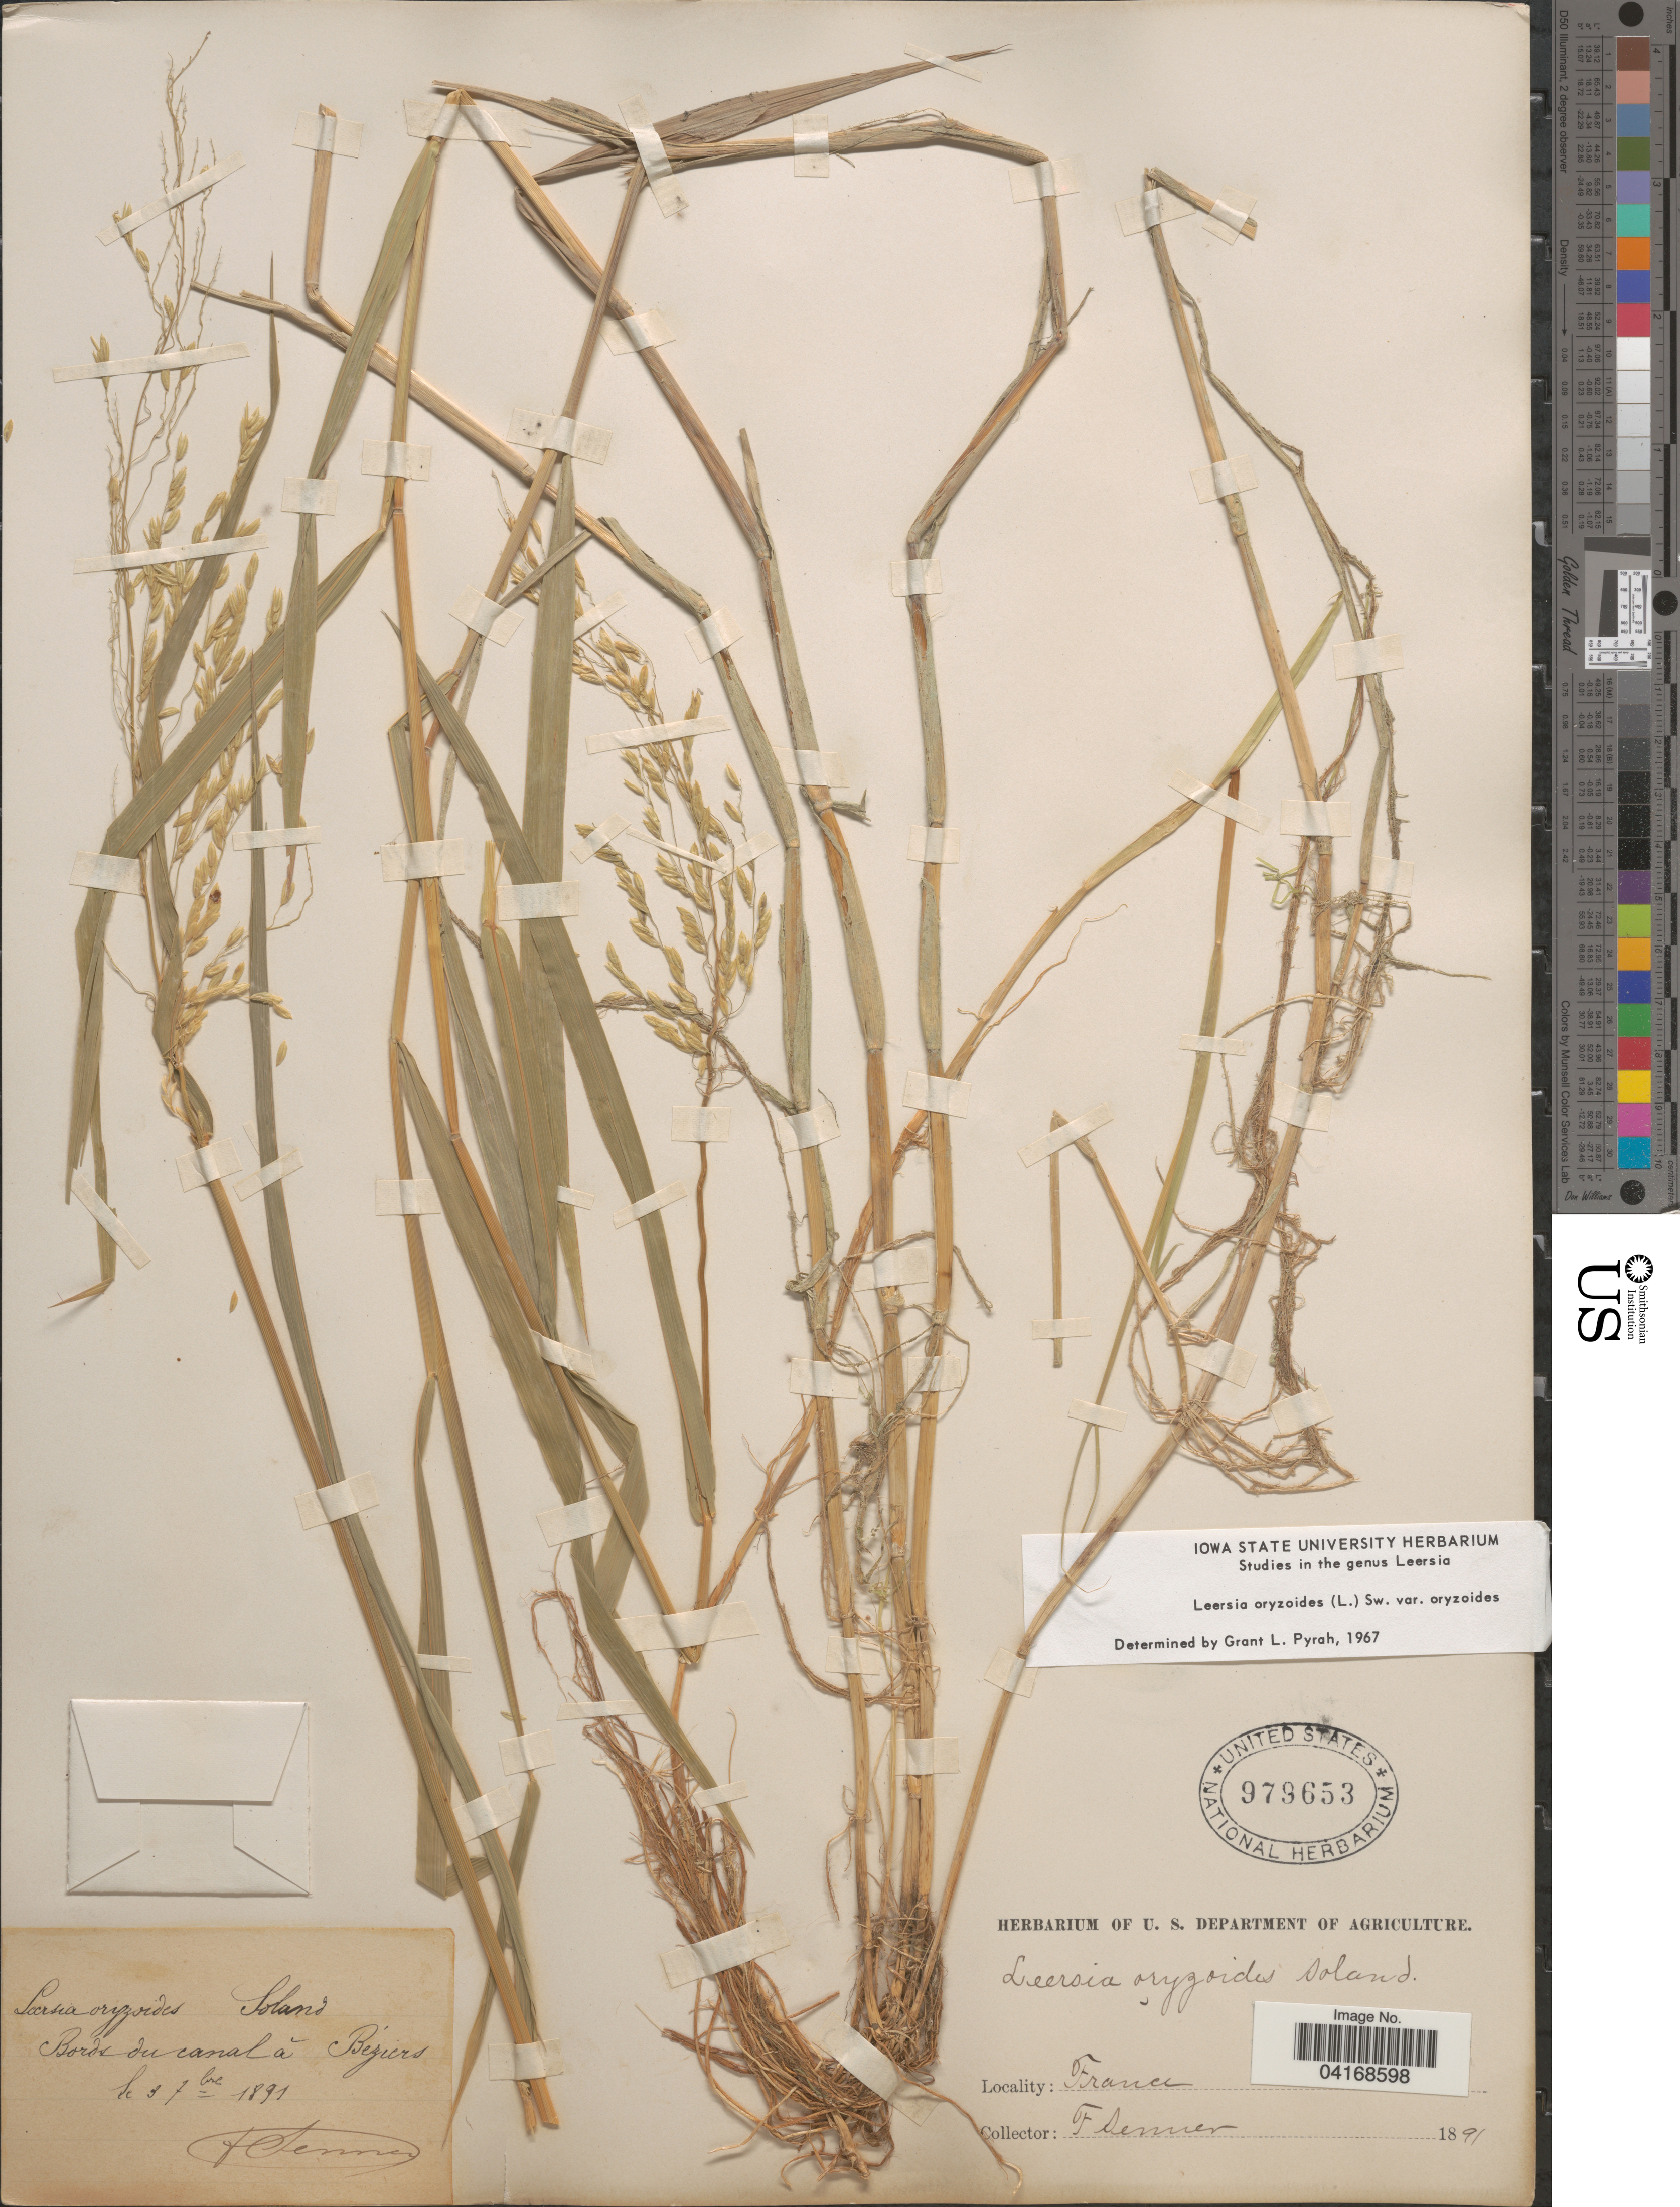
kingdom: Plantae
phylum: Tracheophyta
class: Liliopsida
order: Poales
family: Poaceae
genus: Leersia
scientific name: Leersia oryzoides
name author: (L.) Sw.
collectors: E. Sennen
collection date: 1891-09-03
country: France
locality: Bords du canal à Béziers.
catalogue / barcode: US 979653